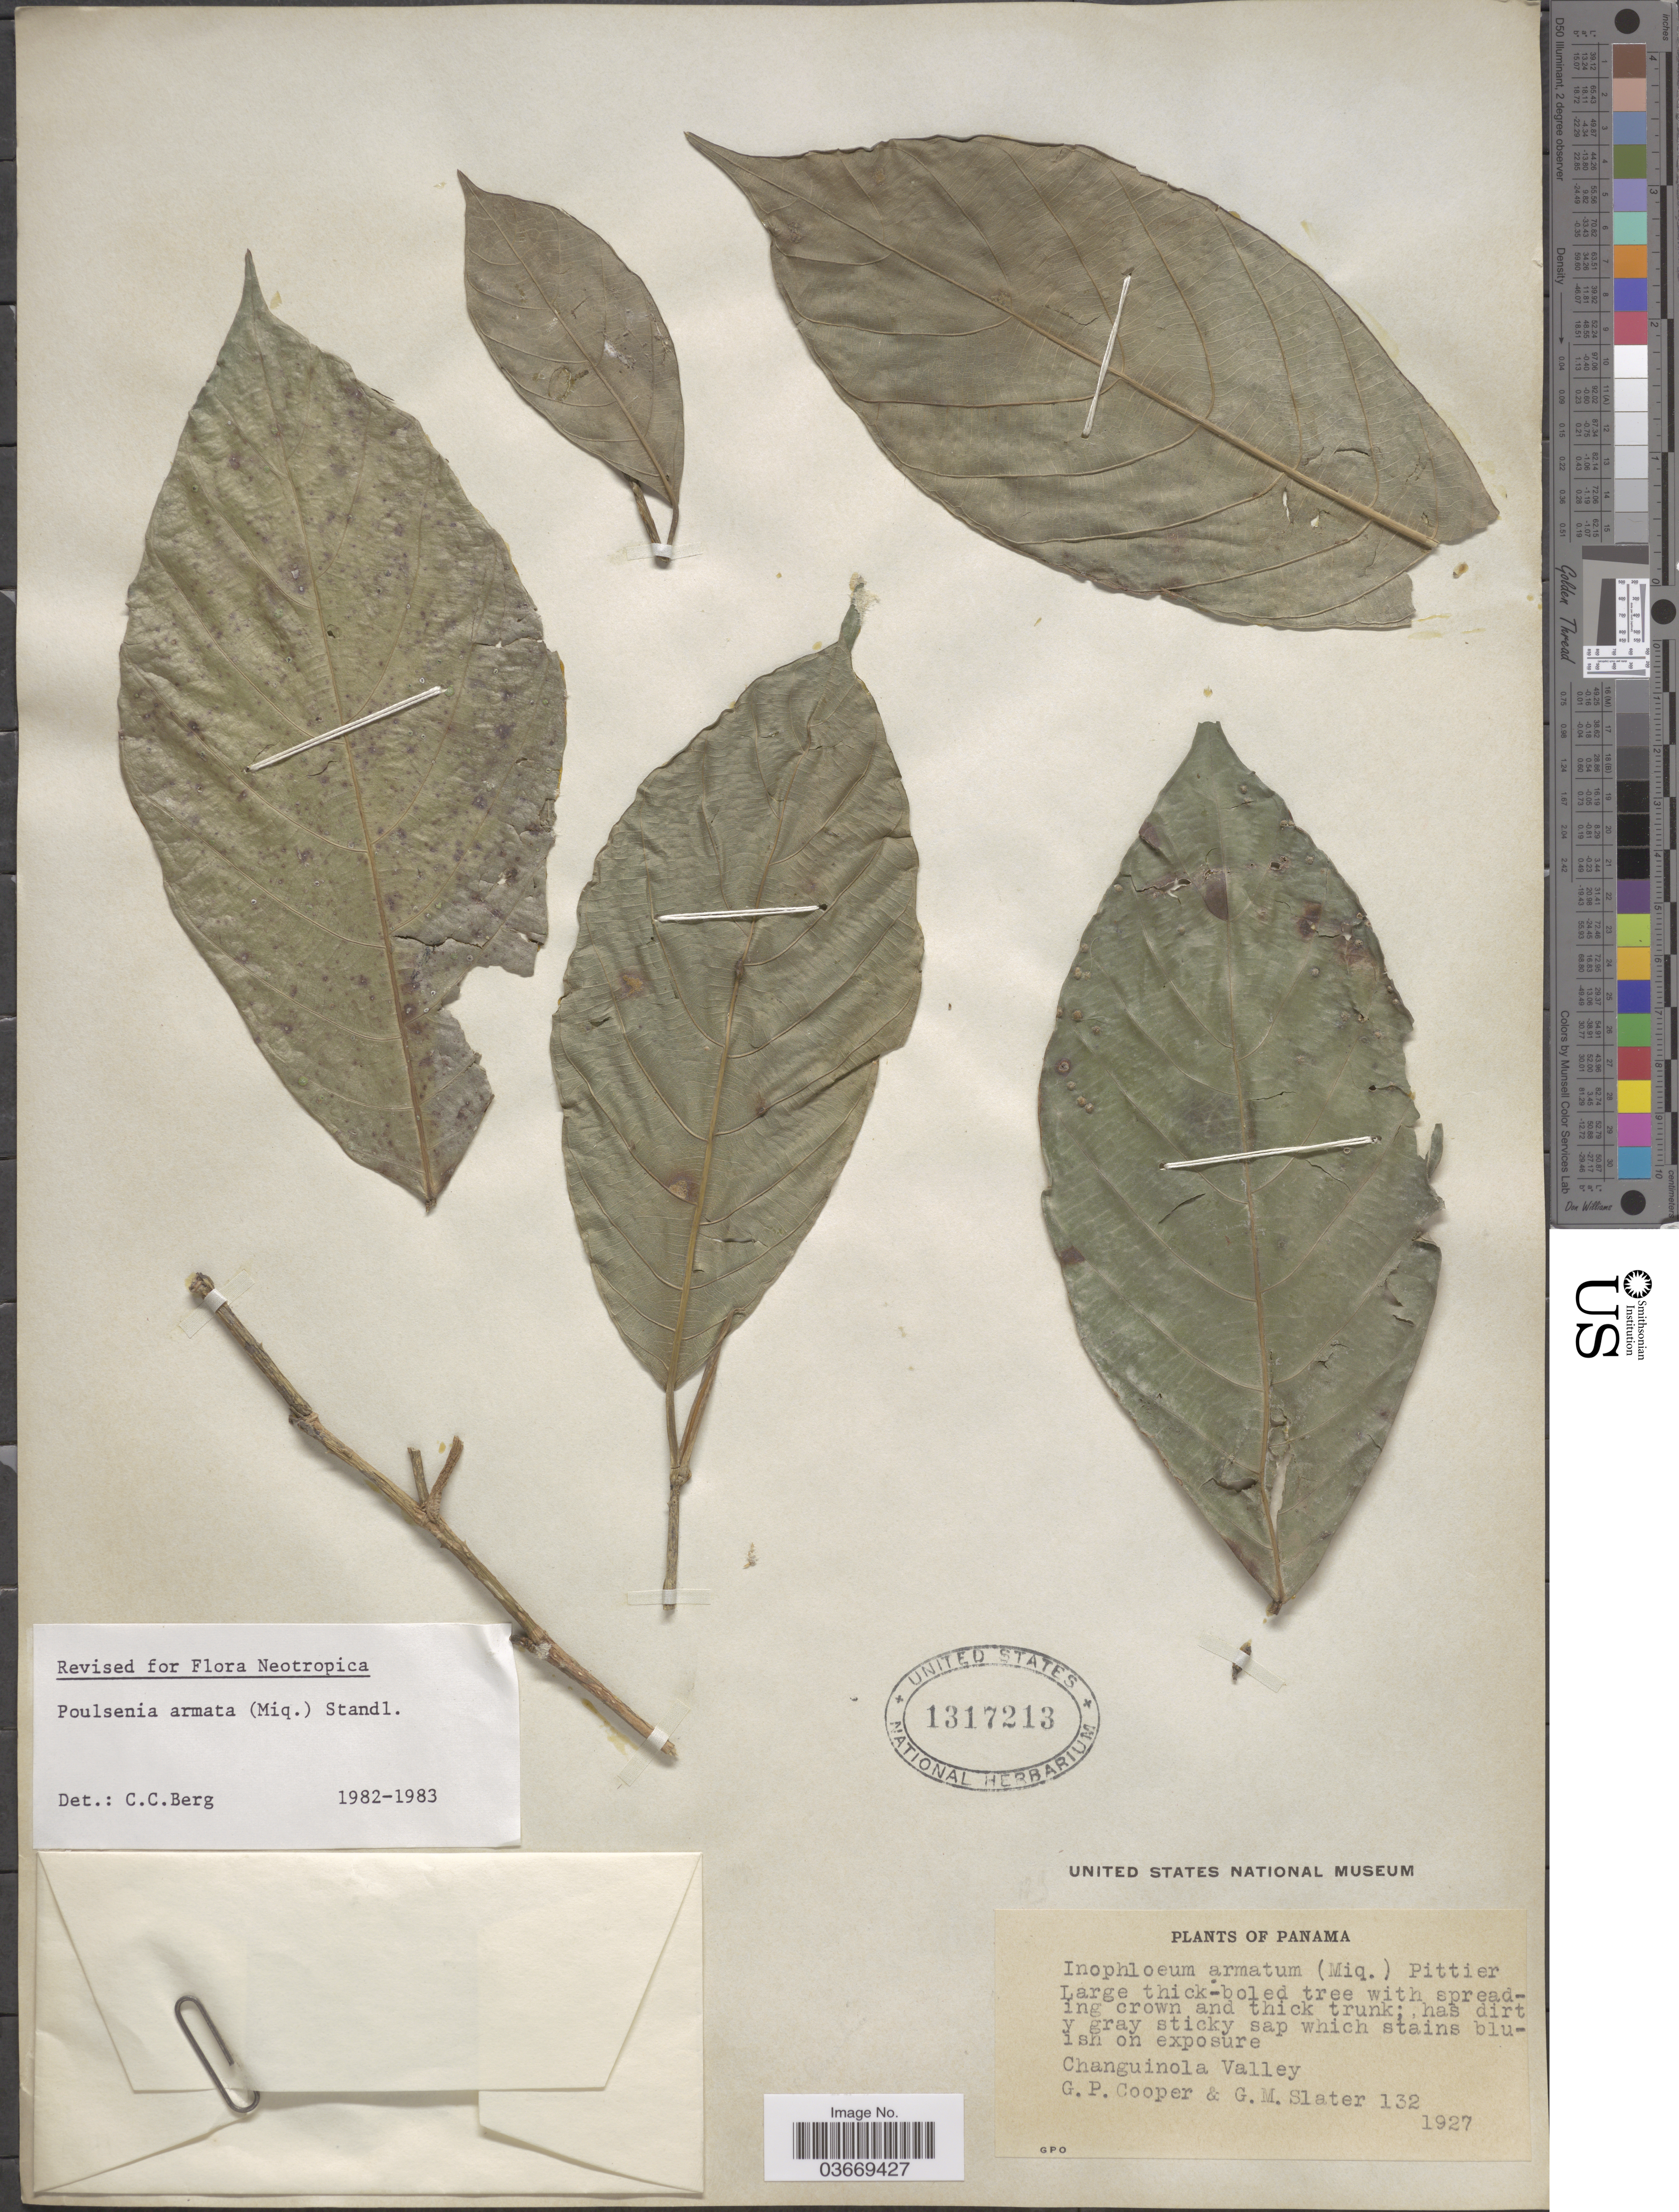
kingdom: Plantae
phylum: Tracheophyta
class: Magnoliopsida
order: Rosales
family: Moraceae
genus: Poulsenia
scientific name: Poulsenia armata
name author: (Miq.) Standl.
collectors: G. Cooper & G. Slater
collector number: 132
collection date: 1927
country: Panama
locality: Changuinola Valley.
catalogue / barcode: US 1317213